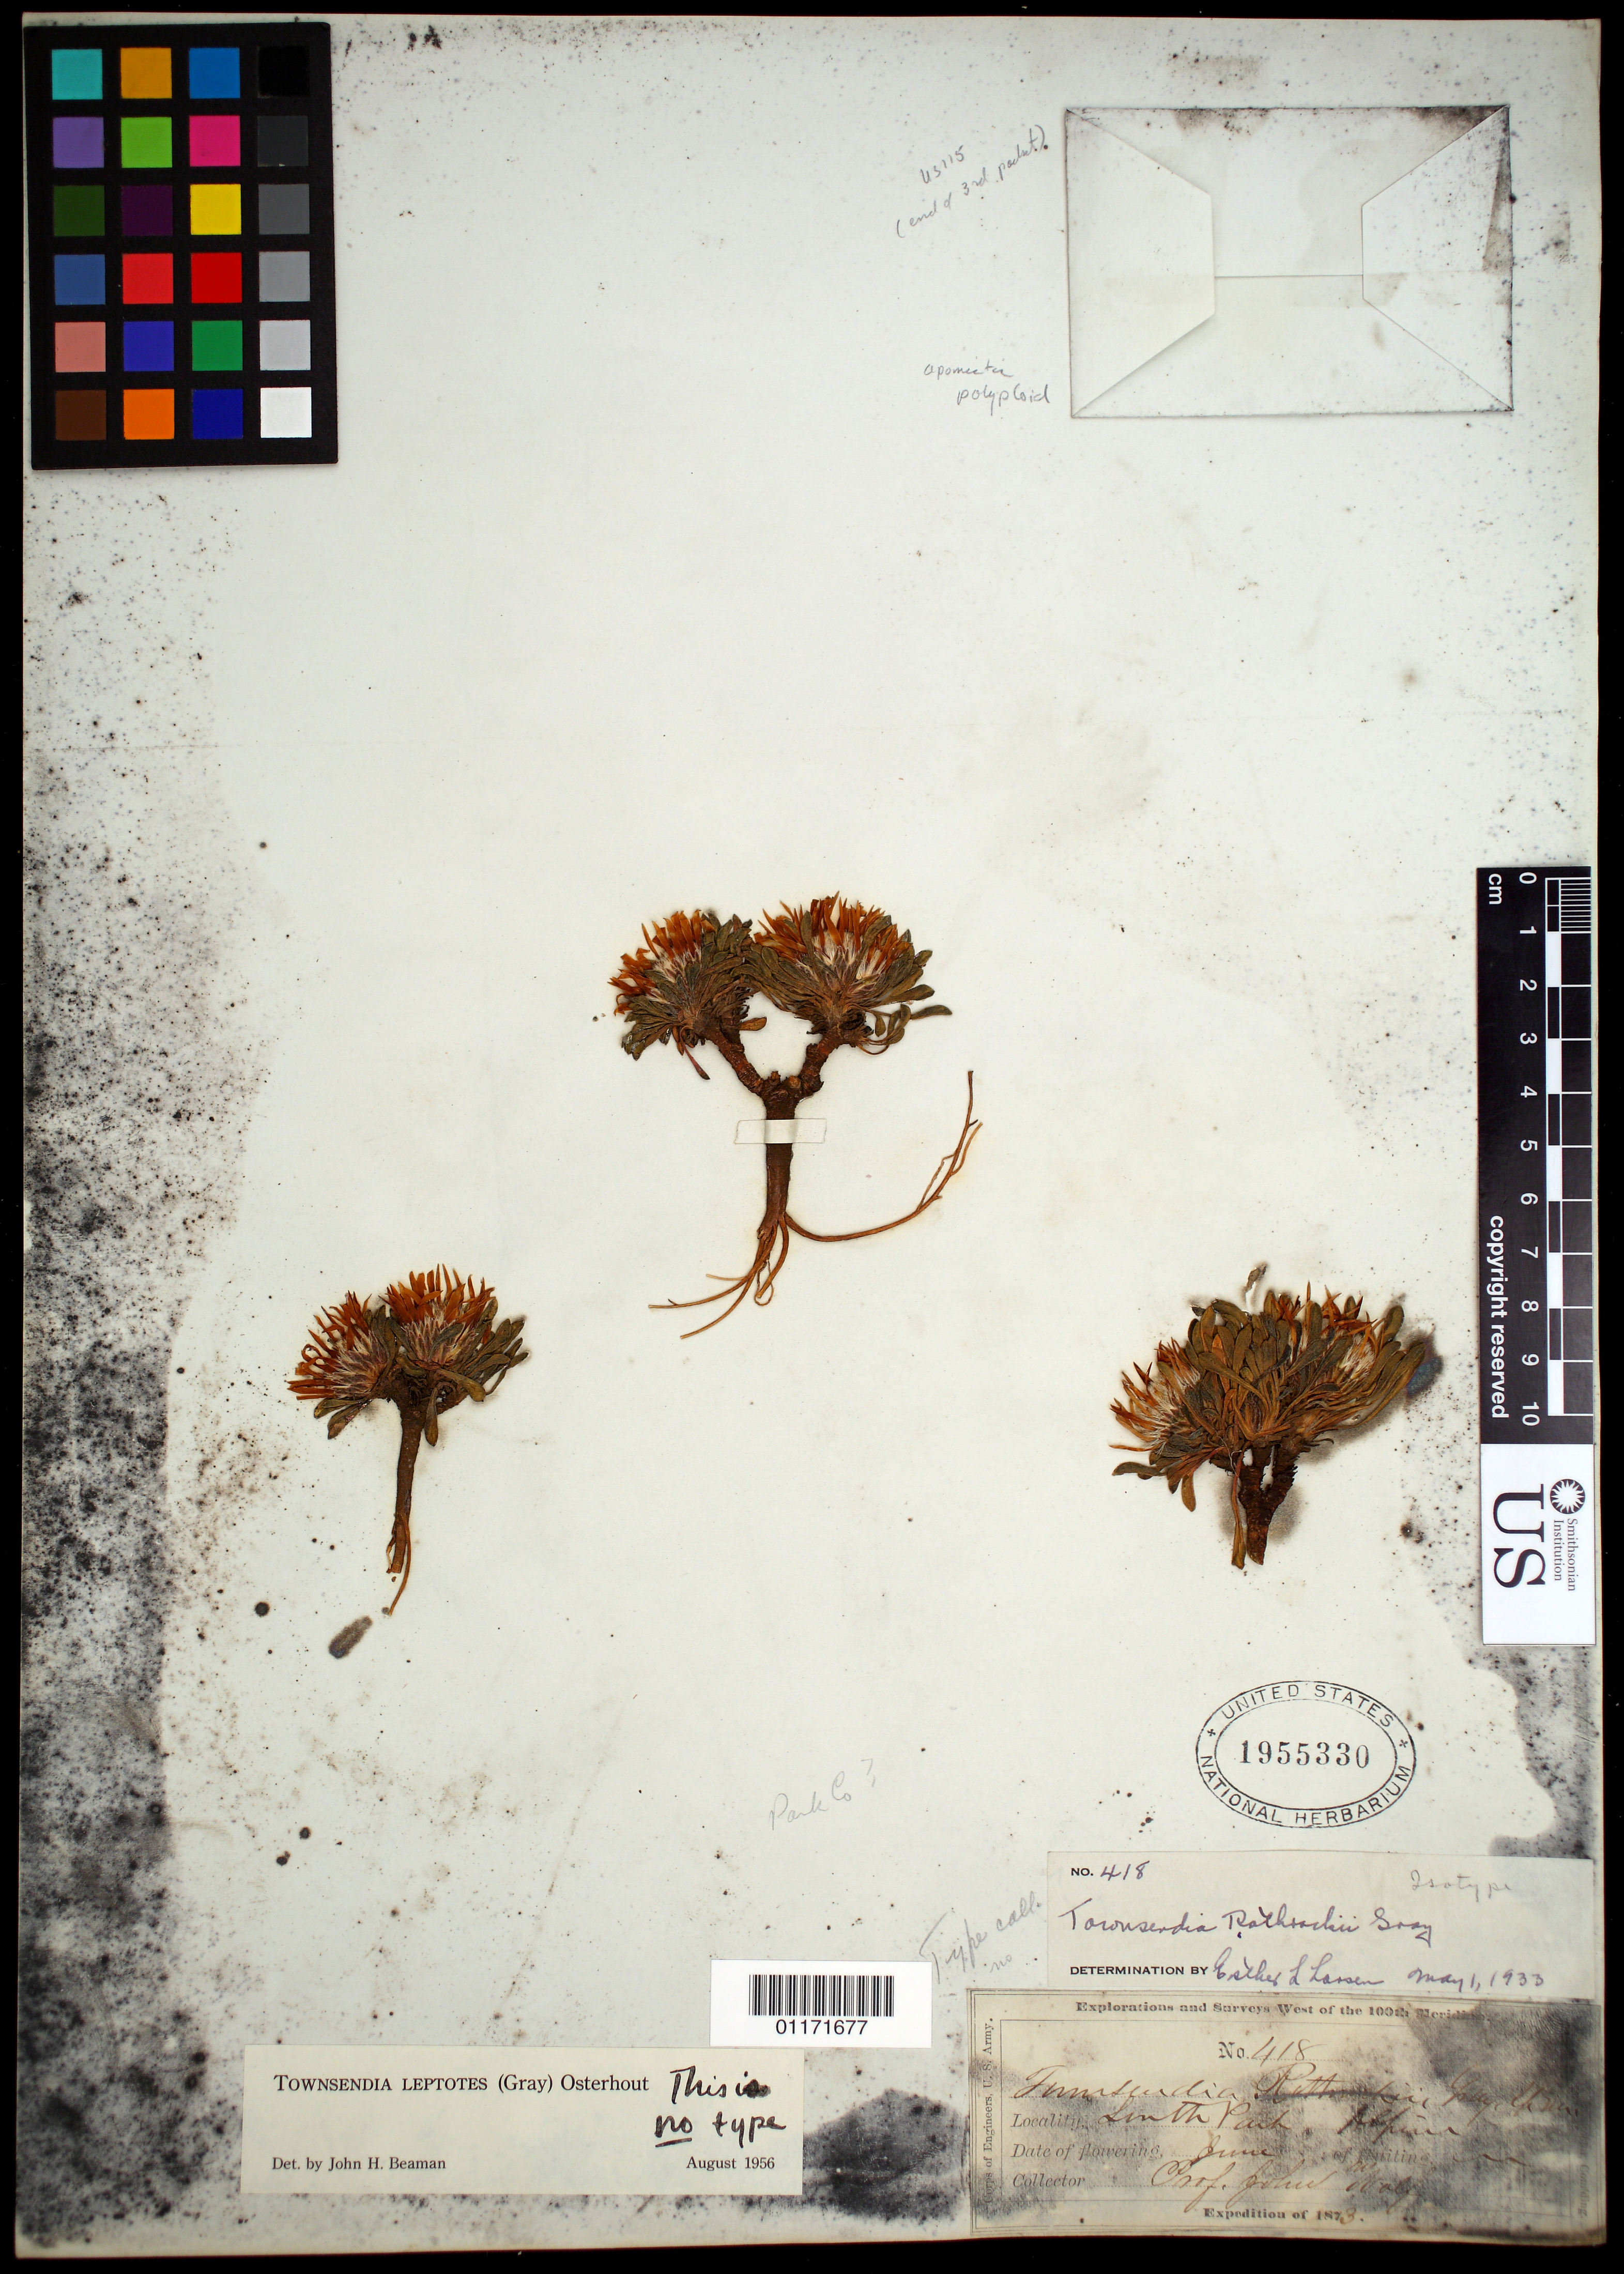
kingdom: Plantae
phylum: Tracheophyta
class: Magnoliopsida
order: Asterales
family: Asteraceae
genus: Townsendia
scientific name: Townsendia leptotes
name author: (A. Gray) Osterh.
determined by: Beaman, J. H., Curator (MSC), Michigan State University (UNITED STATES)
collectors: J. Wolf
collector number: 418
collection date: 1873-06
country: United States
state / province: Colorado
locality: South Park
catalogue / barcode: US 1955330